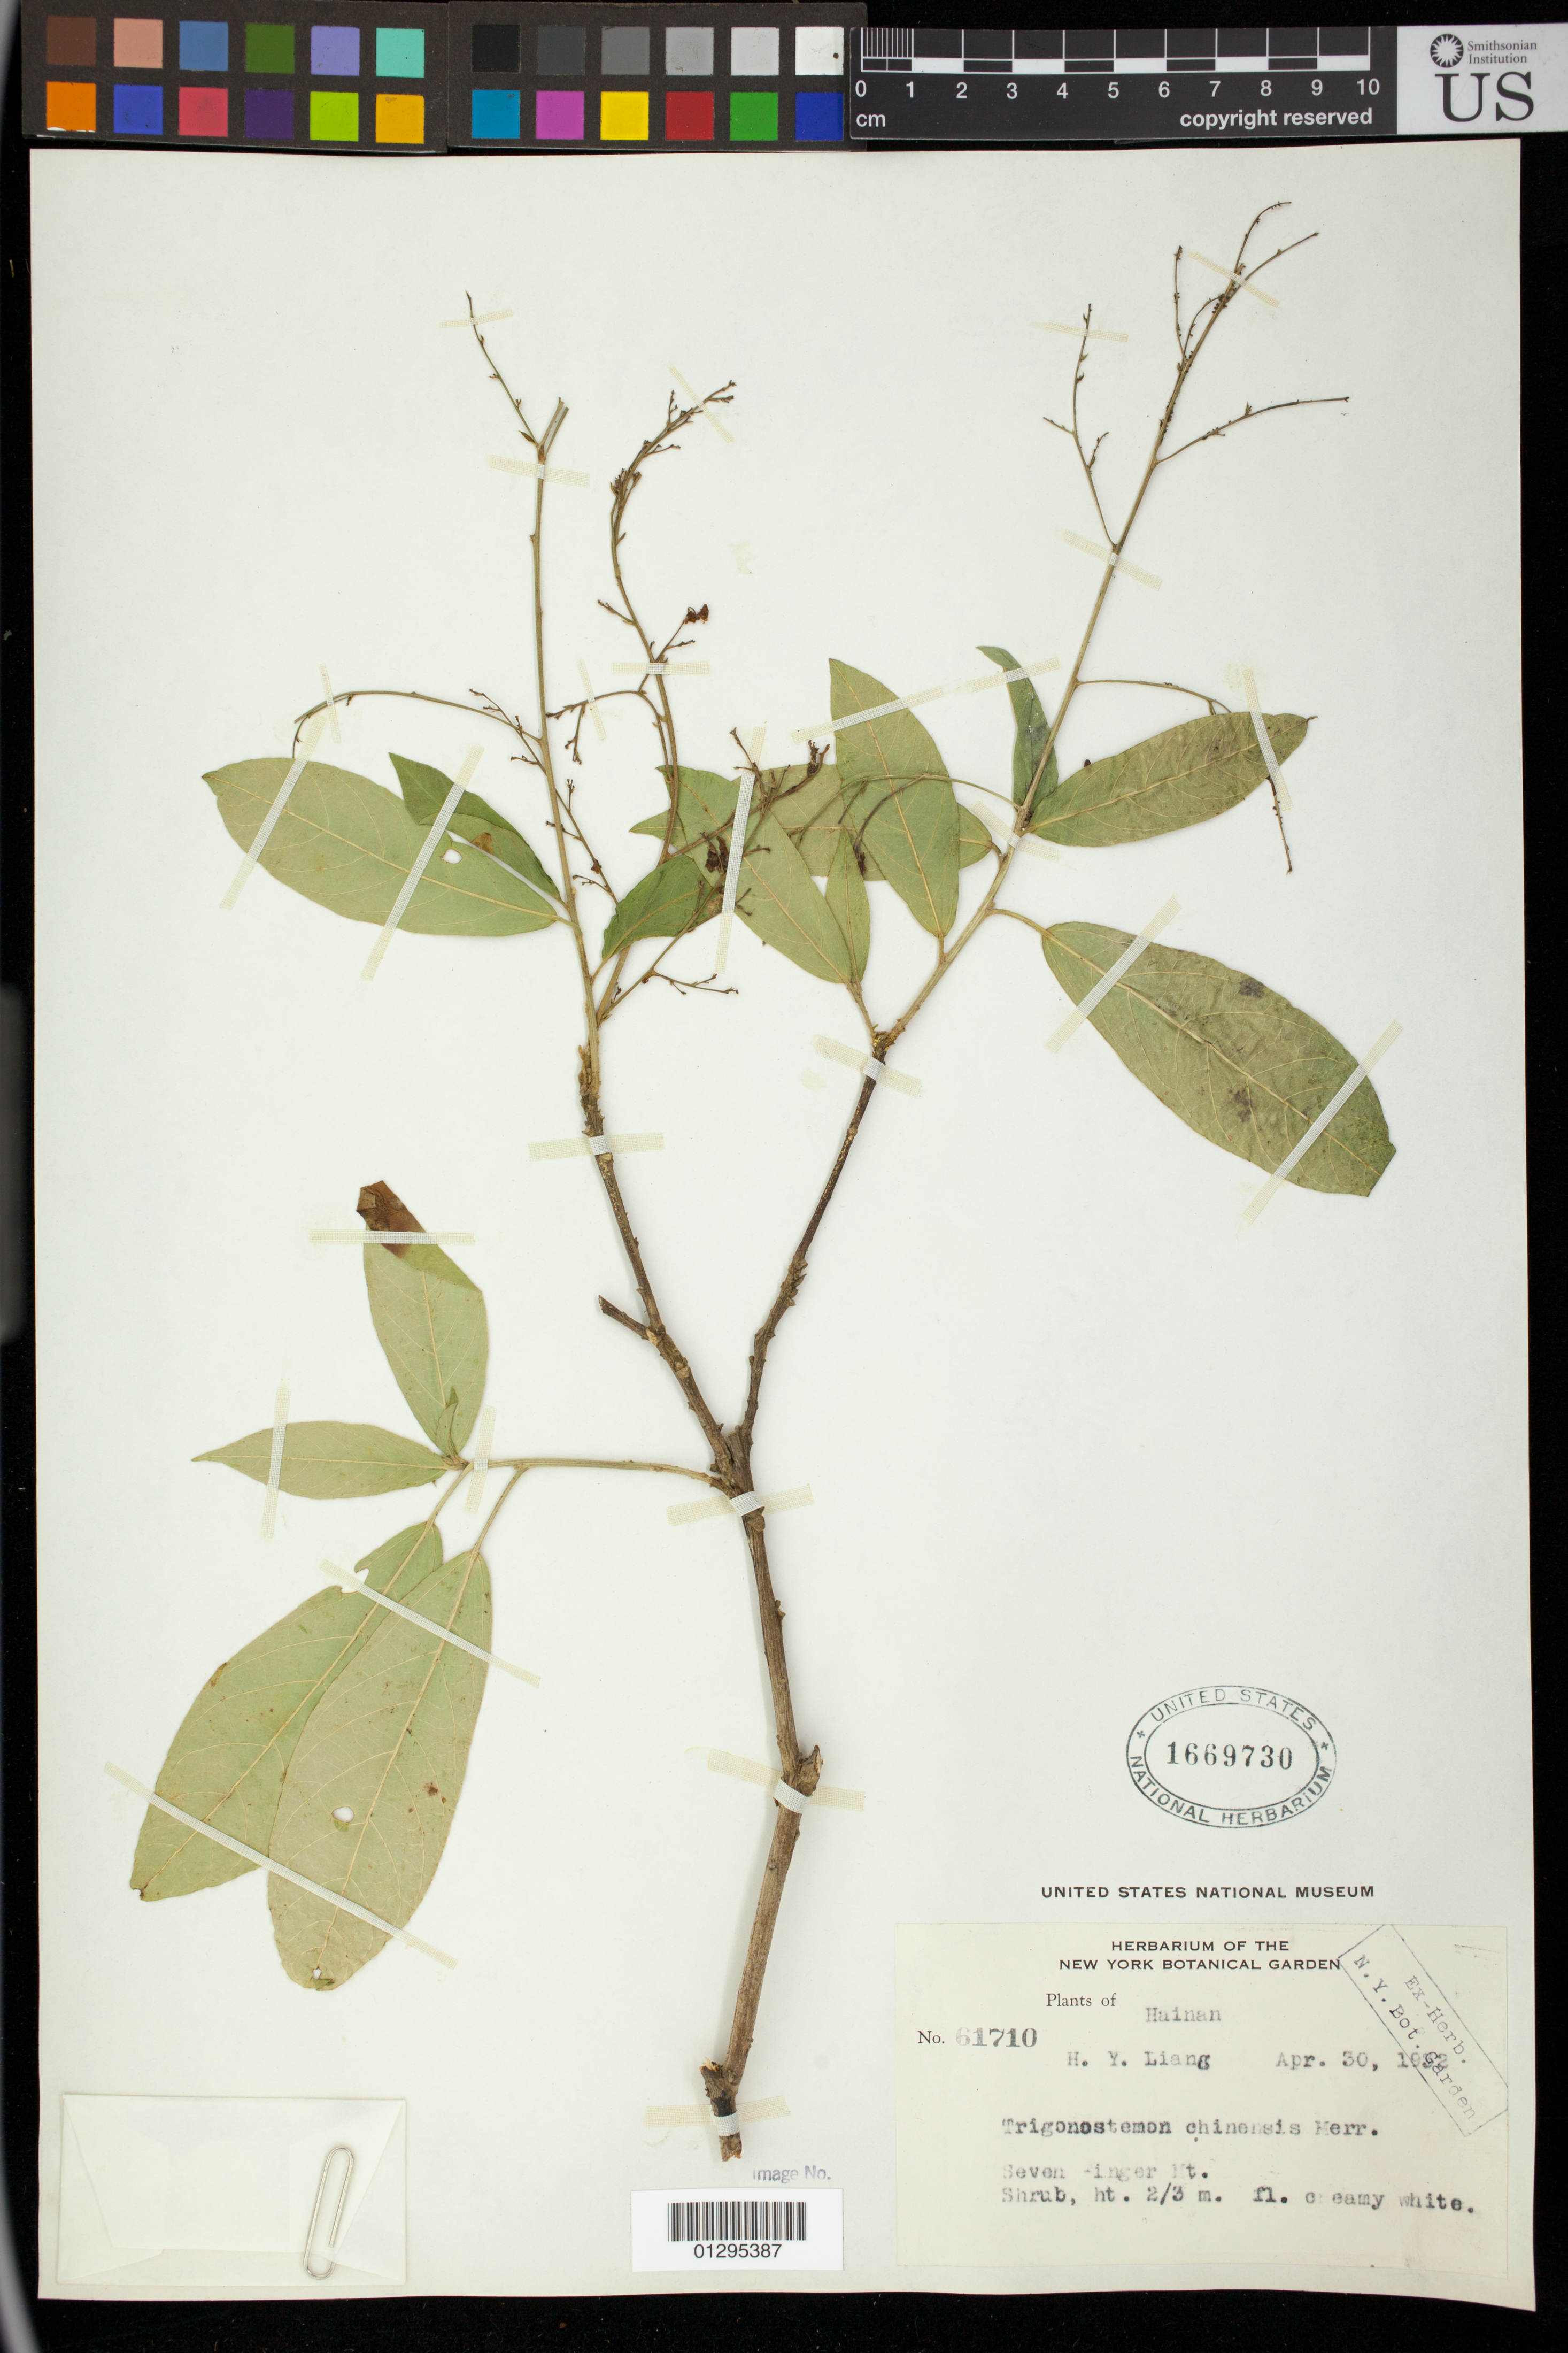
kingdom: Plantae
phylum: Tracheophyta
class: Magnoliopsida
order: Malpighiales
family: Euphorbiaceae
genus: Trigonostemon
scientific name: Trigonostemon chinensis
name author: Merr.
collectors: H. Y. Liang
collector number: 61710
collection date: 1932-04-30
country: China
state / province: Hainan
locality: Seven Finger Mt. [Qizhi Shan]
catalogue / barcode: US 1669730